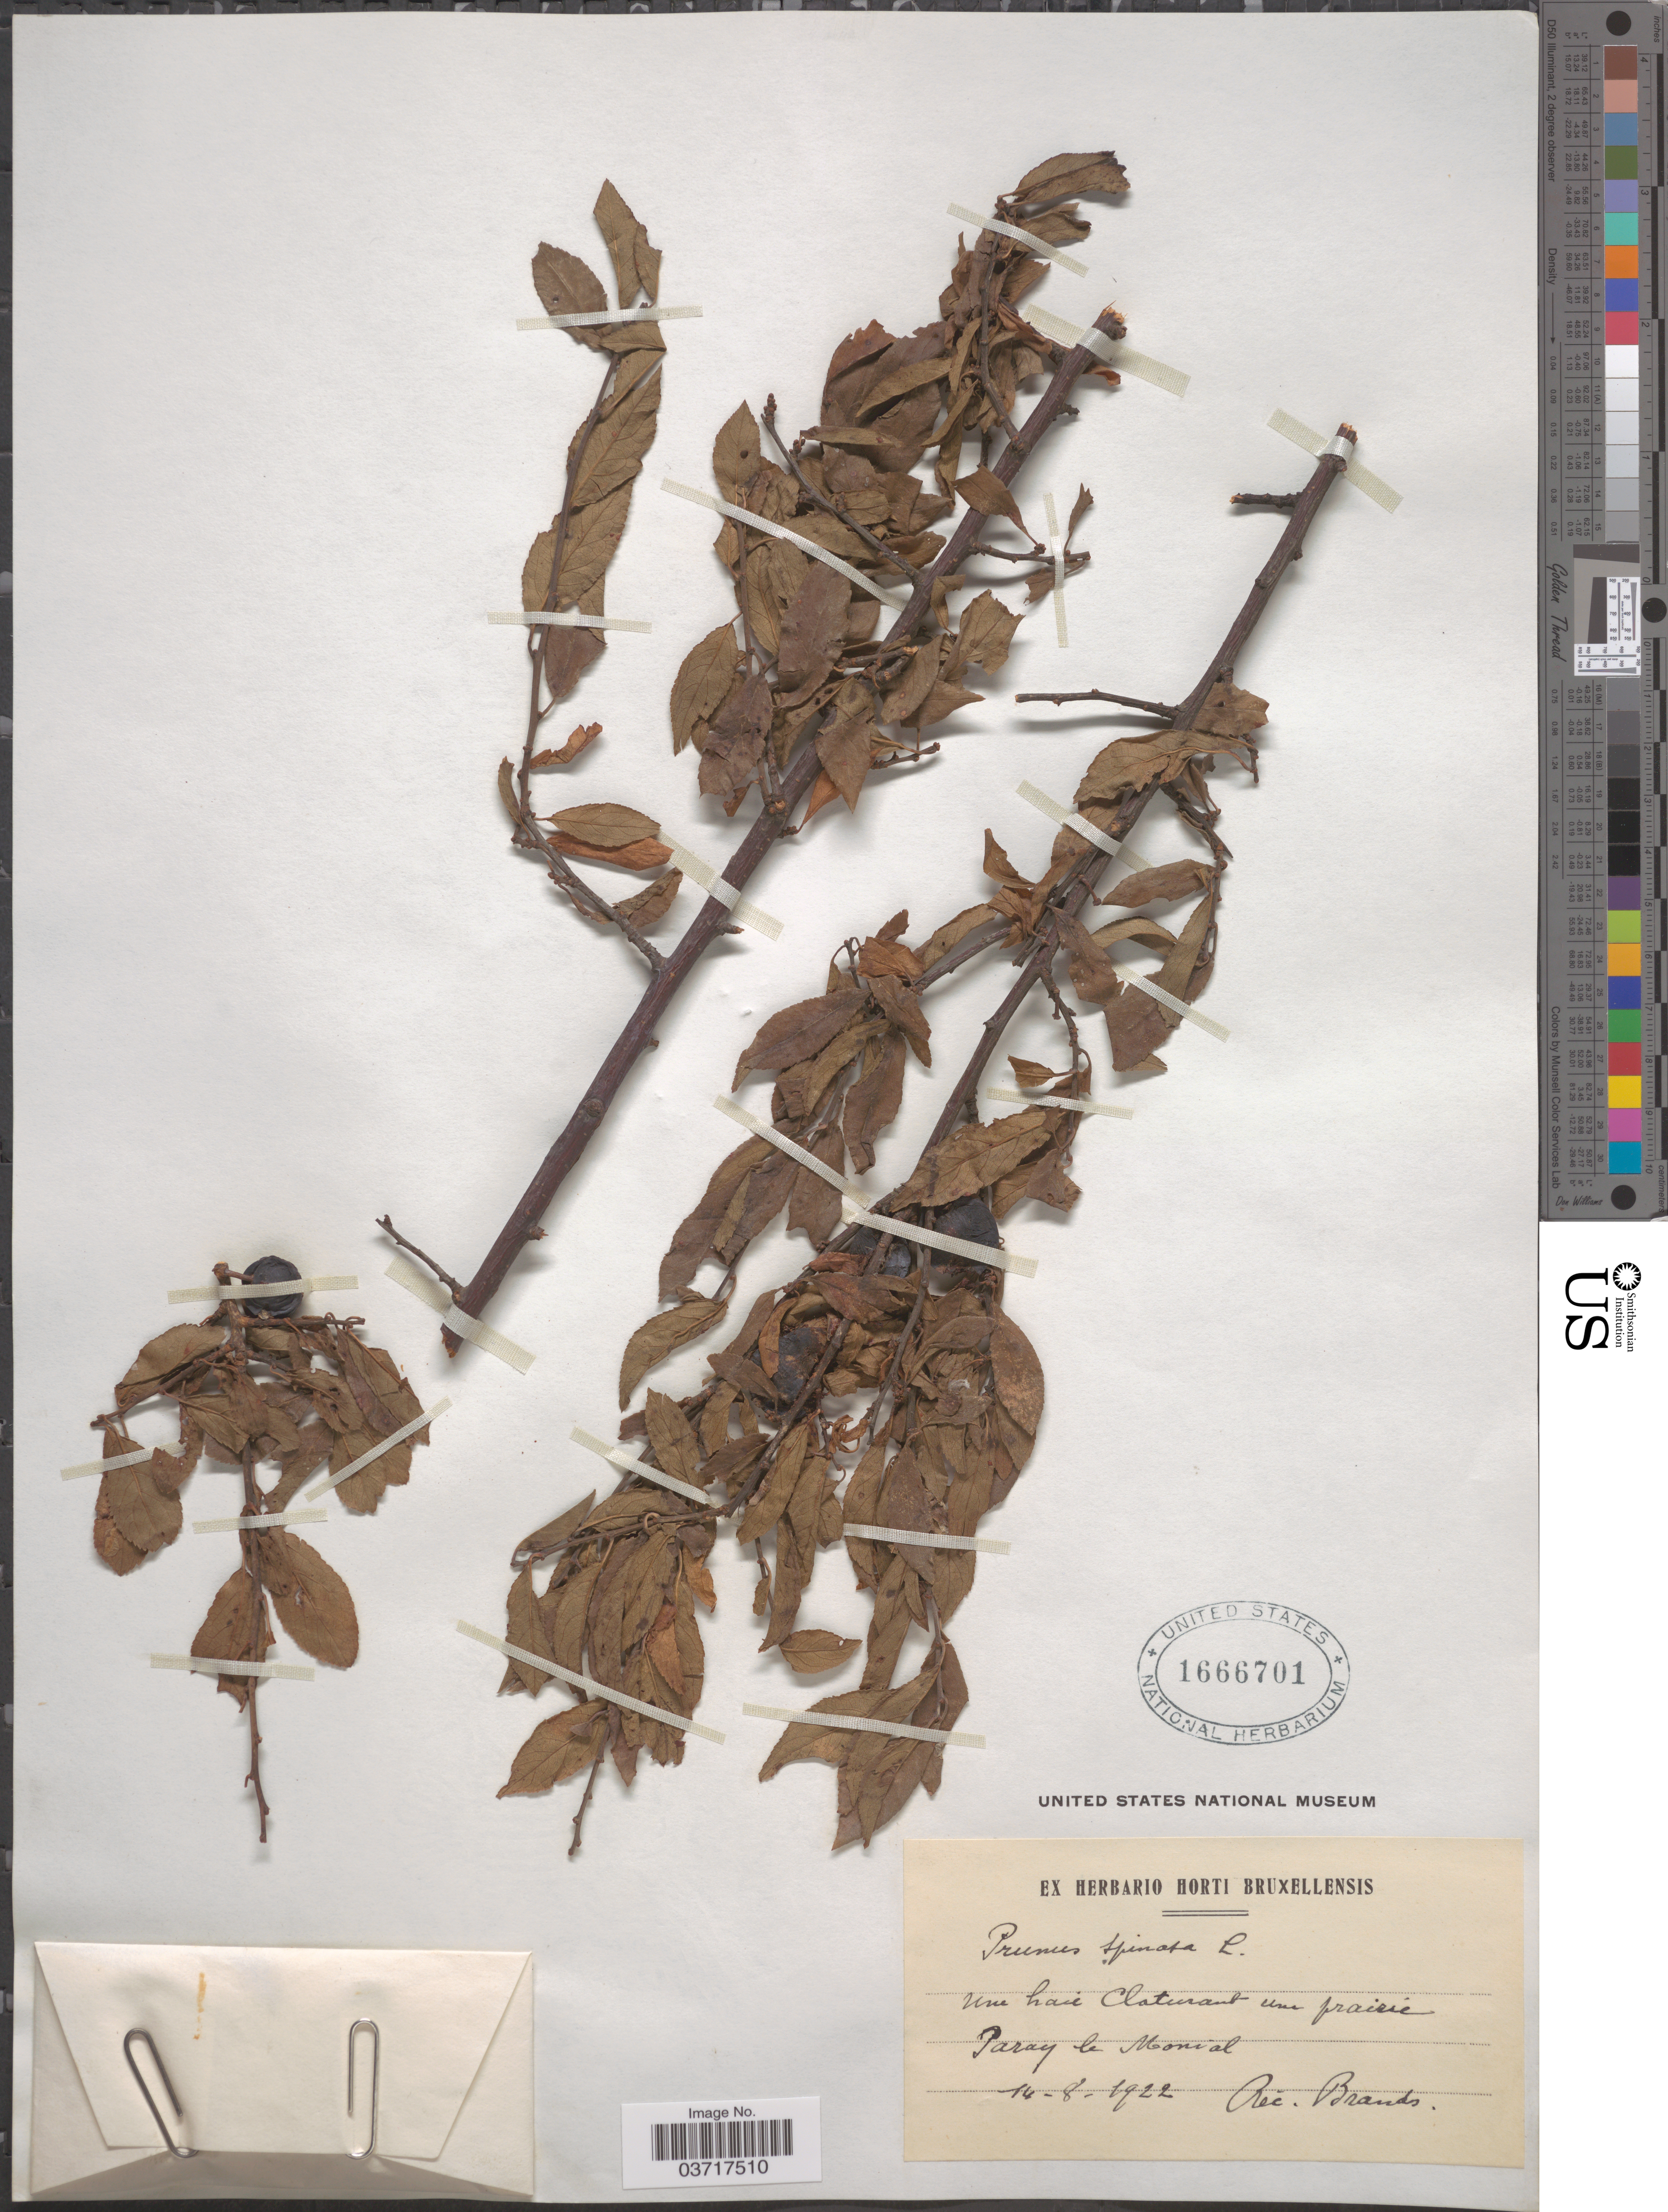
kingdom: Plantae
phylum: Tracheophyta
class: Magnoliopsida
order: Rosales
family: Rosaceae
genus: Prunus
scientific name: Prunus spinosa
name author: L.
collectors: ex herb. Horti Bruxellensis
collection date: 1922-08-14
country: France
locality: Une haie Claturant une prairie Paray le Monial.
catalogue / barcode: US 1666701